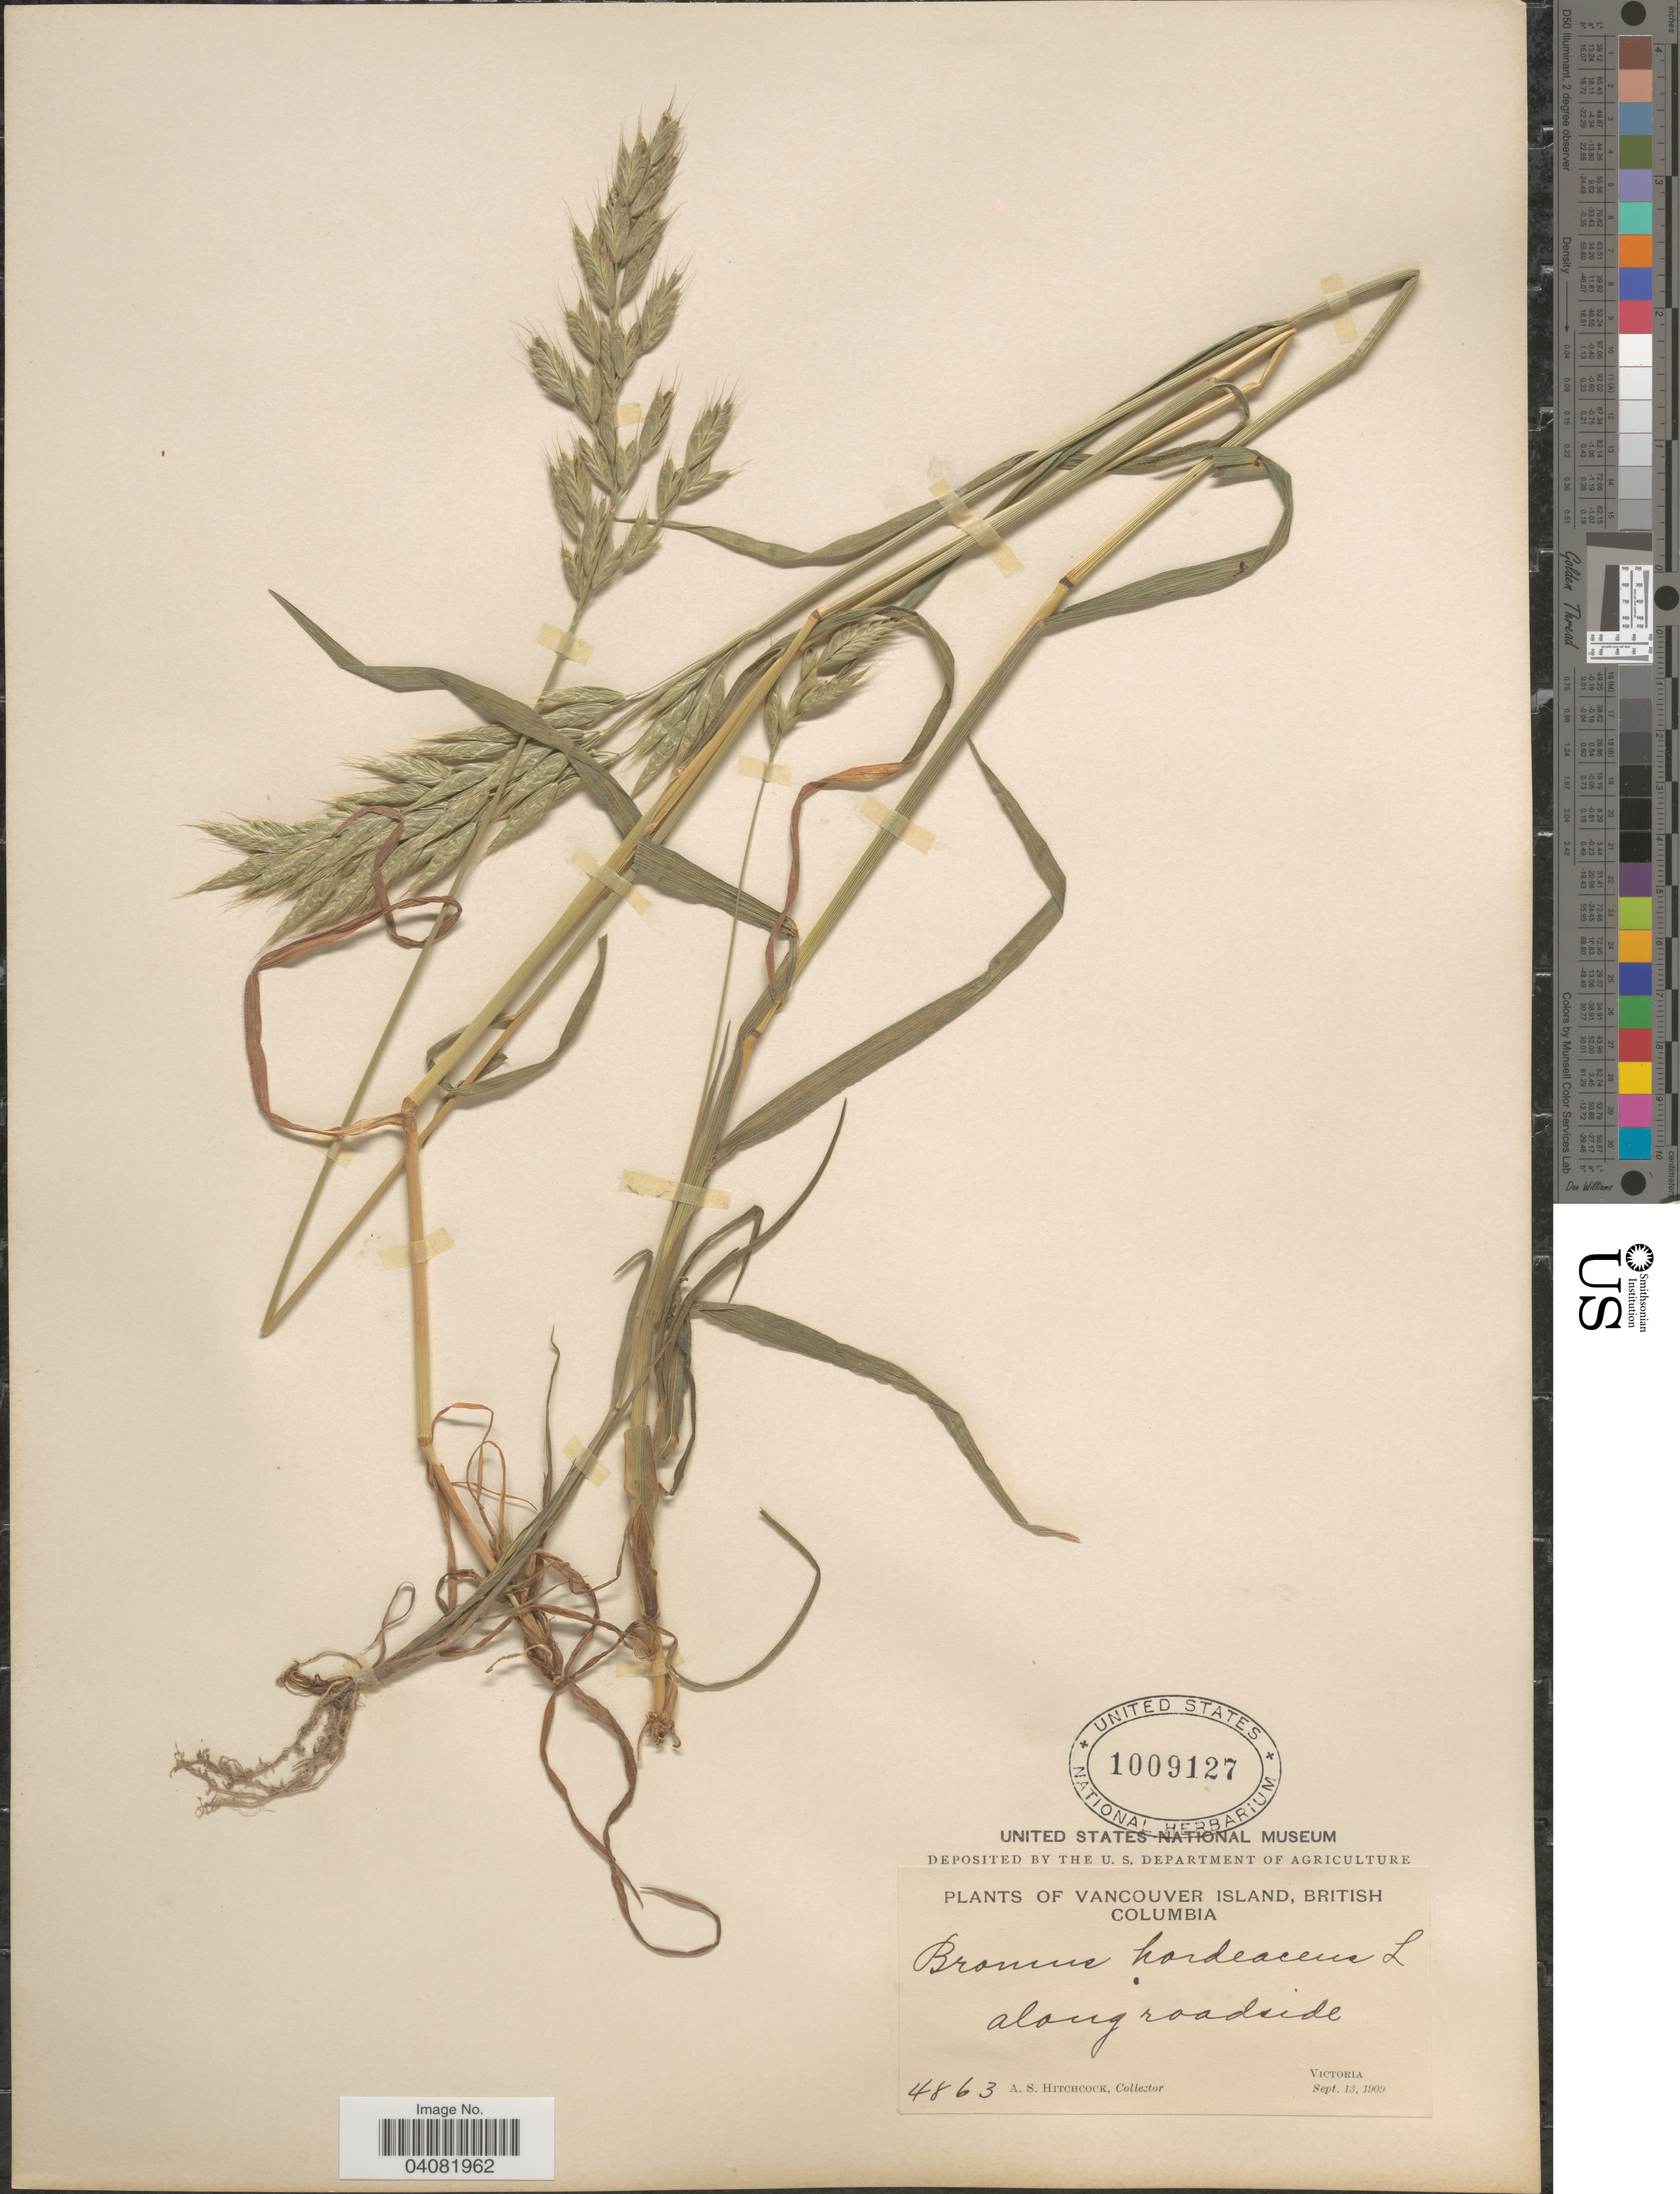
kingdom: Plantae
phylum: Tracheophyta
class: Liliopsida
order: Poales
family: Poaceae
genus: Bromus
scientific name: Bromus hordeaceus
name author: L.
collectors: A. S. Hitchcock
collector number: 4863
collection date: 1909-09-13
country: Canada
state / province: British Columbia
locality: Vancouver Island. Along roadside. Victoria.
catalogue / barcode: US 1009127